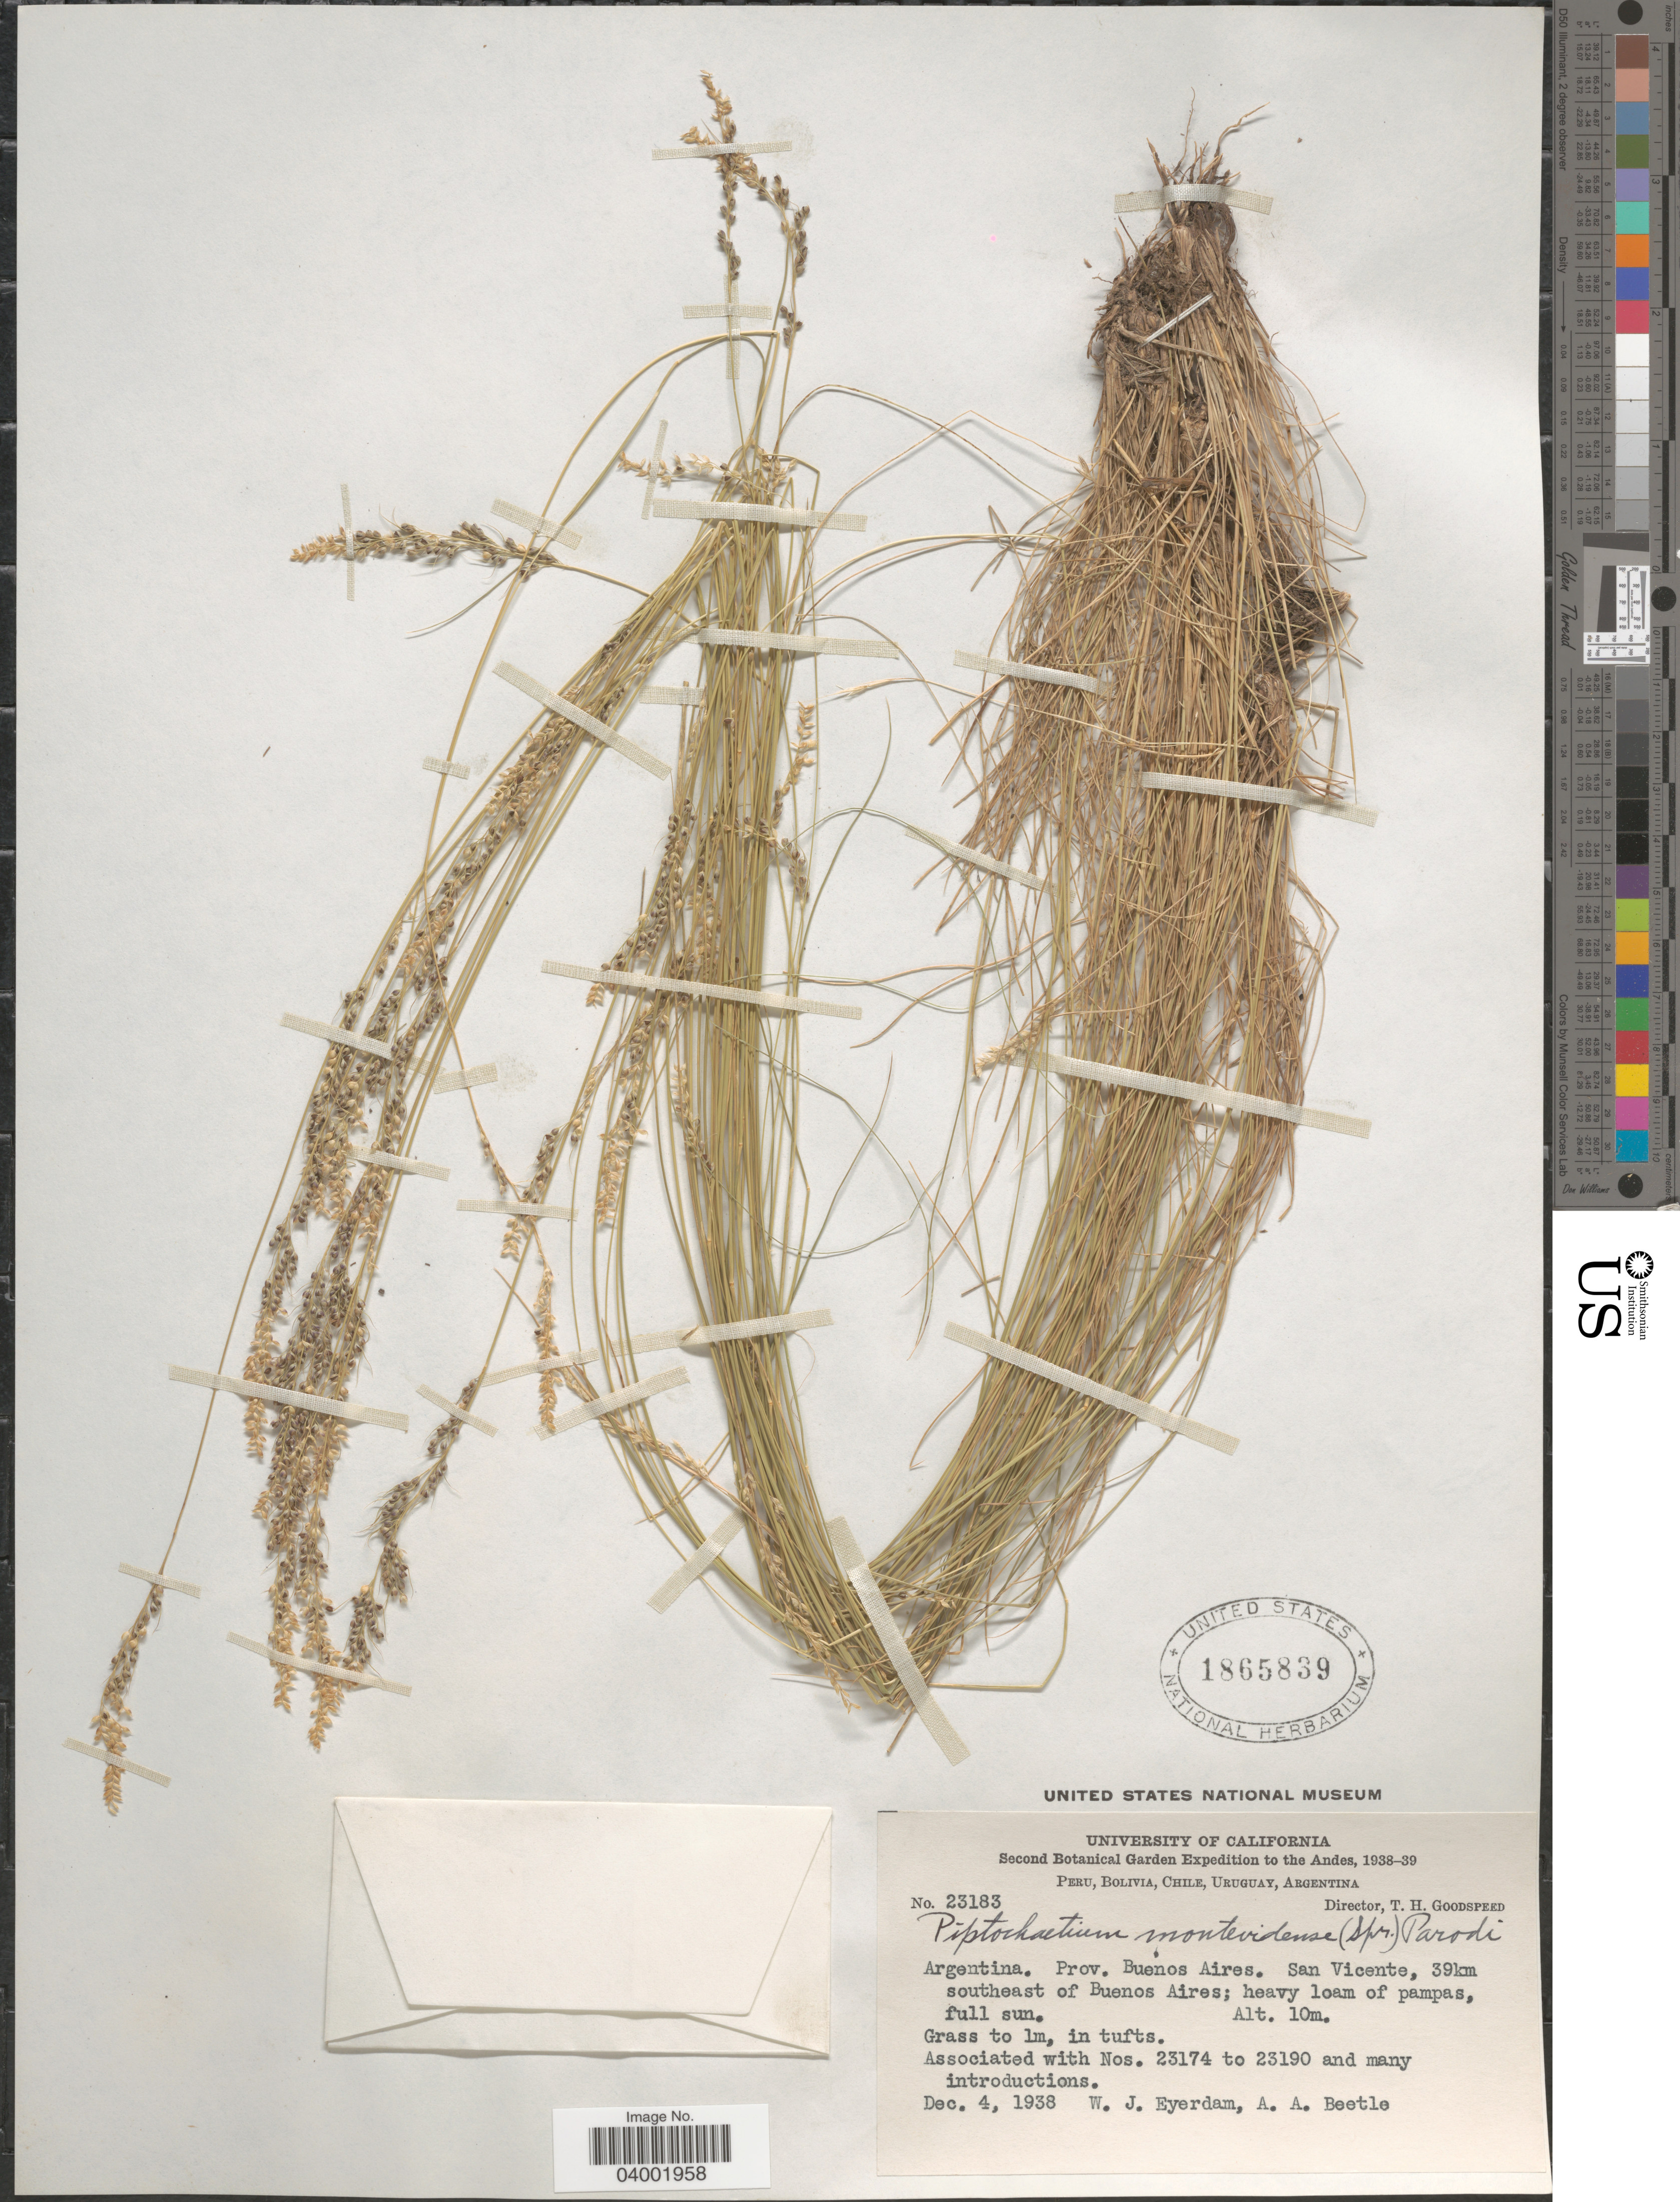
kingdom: Plantae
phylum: Tracheophyta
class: Liliopsida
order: Poales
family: Poaceae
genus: Piptochaetium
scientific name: Piptochaetium montevidense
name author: (Spreng.) Parodi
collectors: W. J. Eyerdam & A. A. Beetle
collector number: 23183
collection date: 1938-12-04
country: Argentina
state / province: Buenos Aires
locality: The Andes. San Vicente, 39km southeast of Buenos Aires.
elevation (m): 10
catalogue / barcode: US 1865839